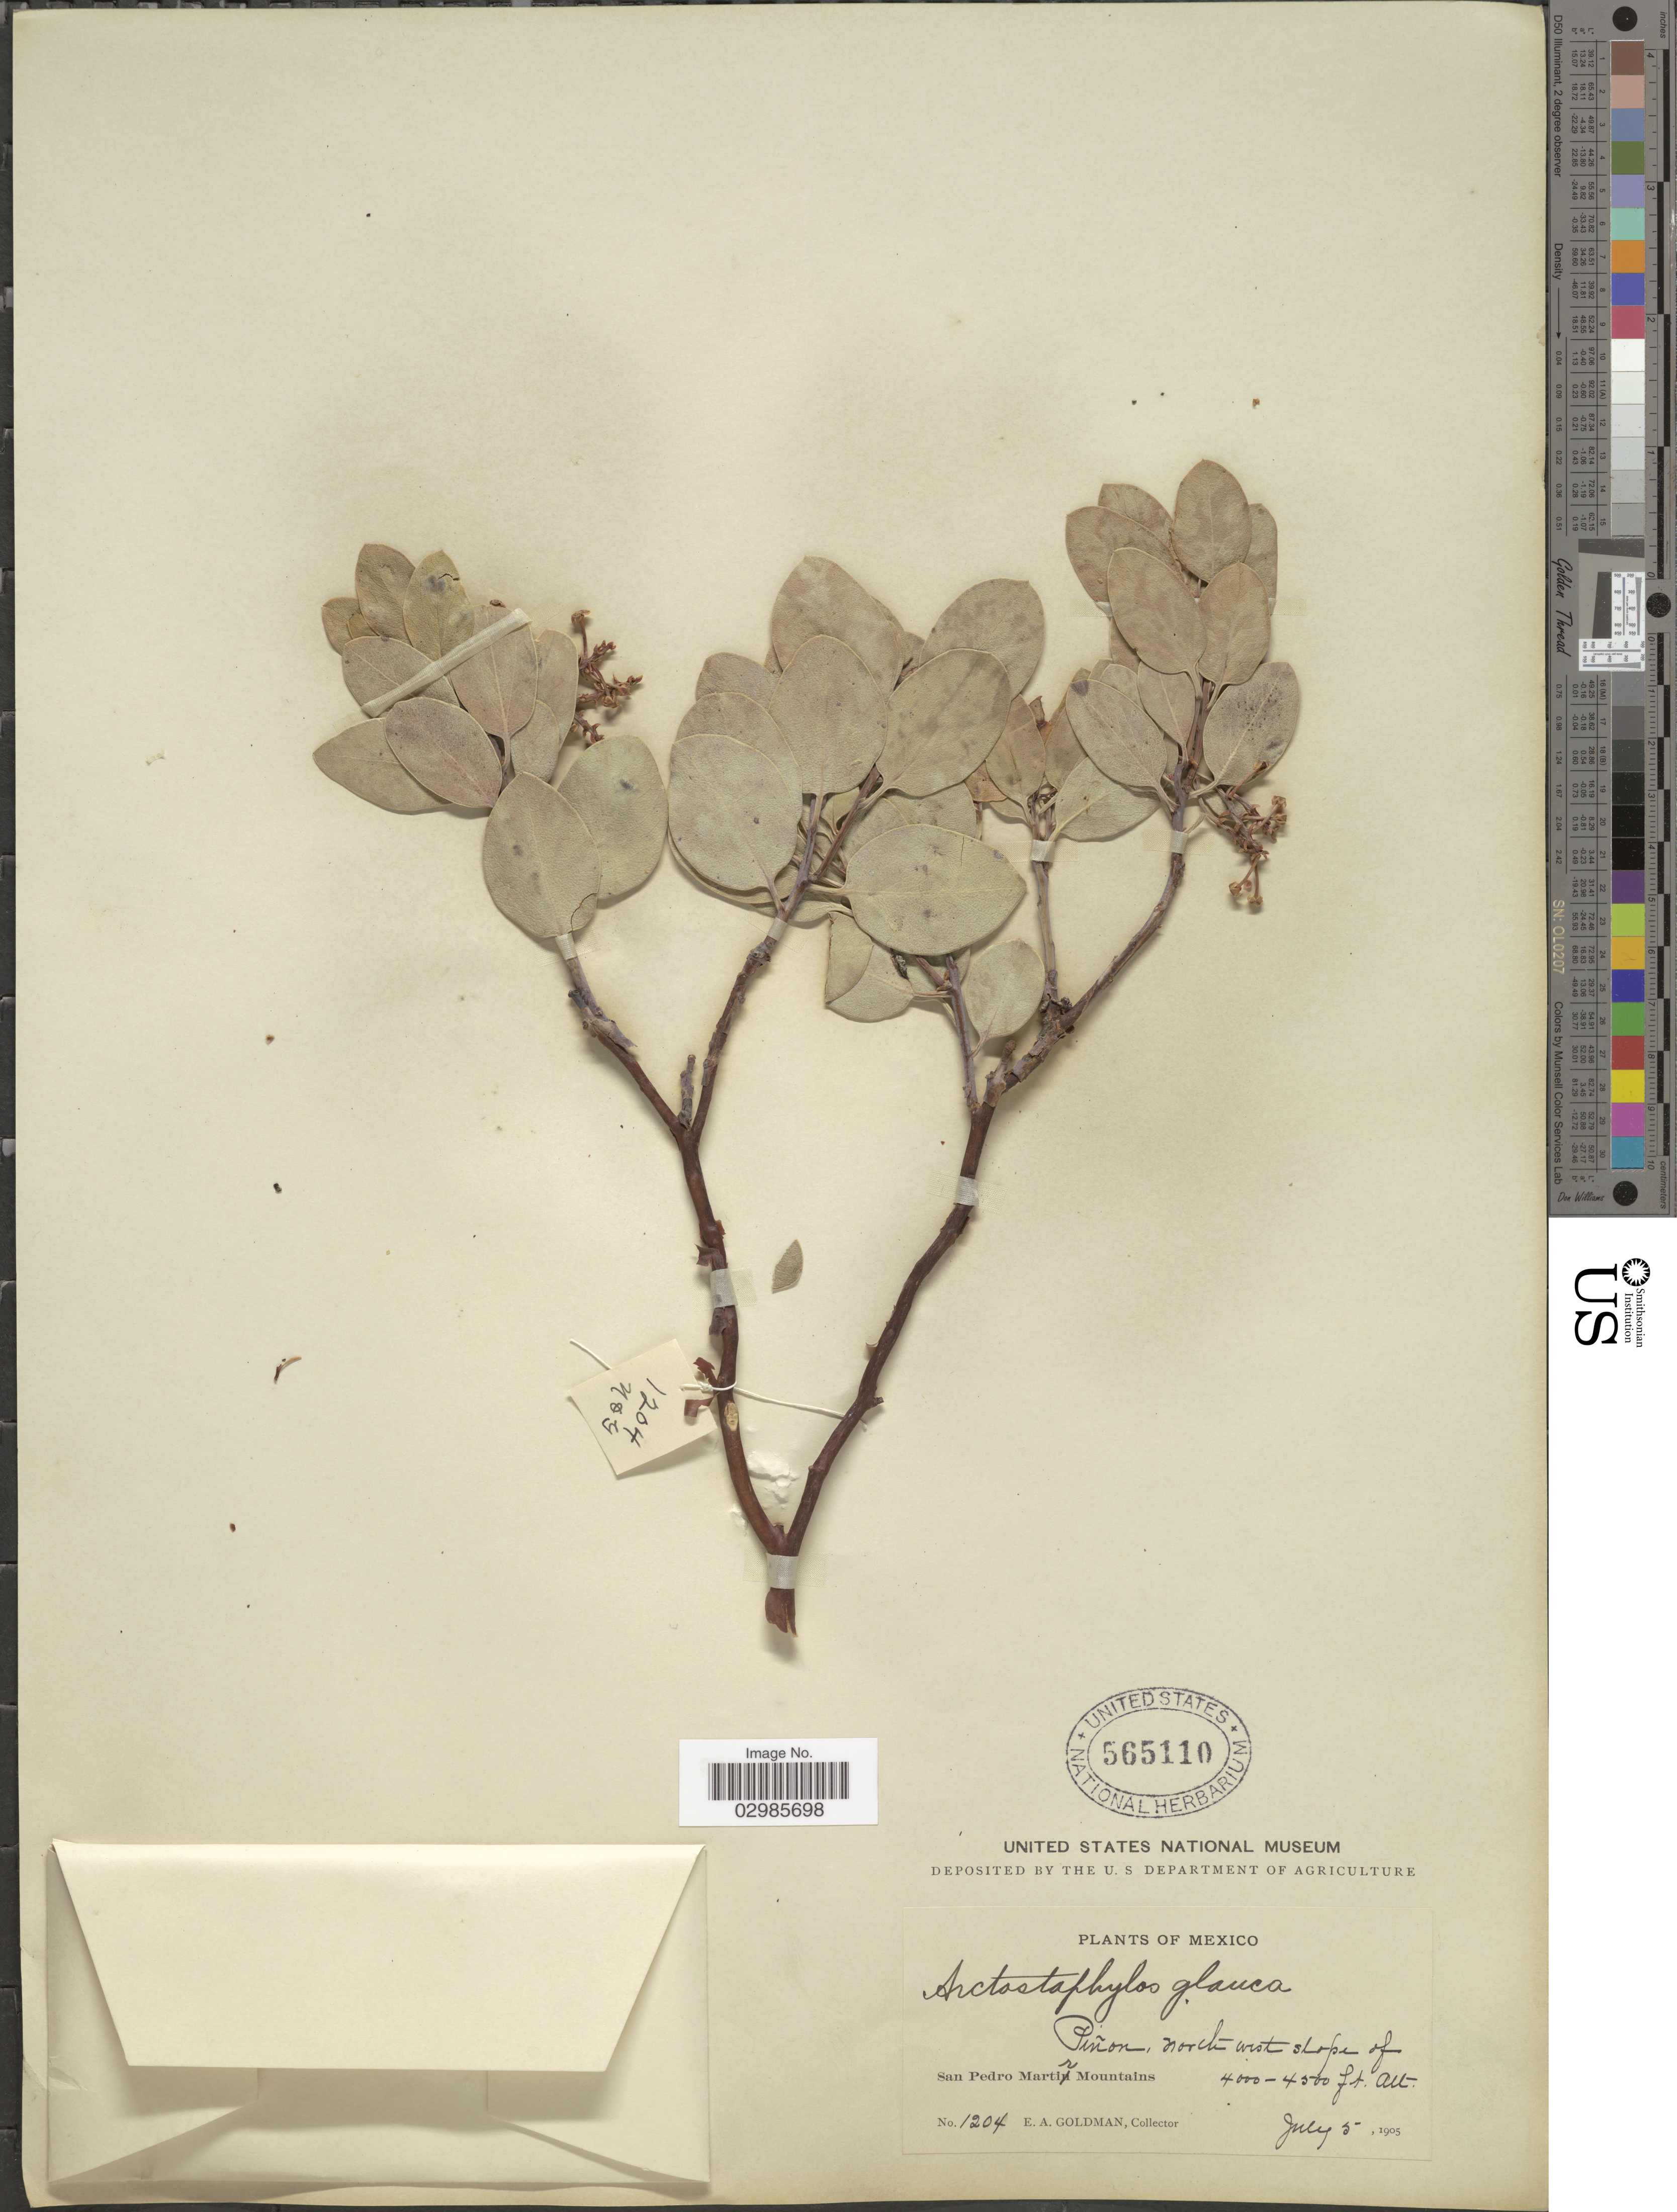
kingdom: Plantae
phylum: Tracheophyta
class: Magnoliopsida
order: Ericales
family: Ericaceae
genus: Arctostaphylos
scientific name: Arctostaphylos glauca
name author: Lindl.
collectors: E. A. Goldman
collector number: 1204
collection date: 1905-07-05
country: Mexico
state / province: Baja California Norte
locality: Piñon, north west slope of San Pedro Martir Mountains.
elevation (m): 1219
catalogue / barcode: US 565110